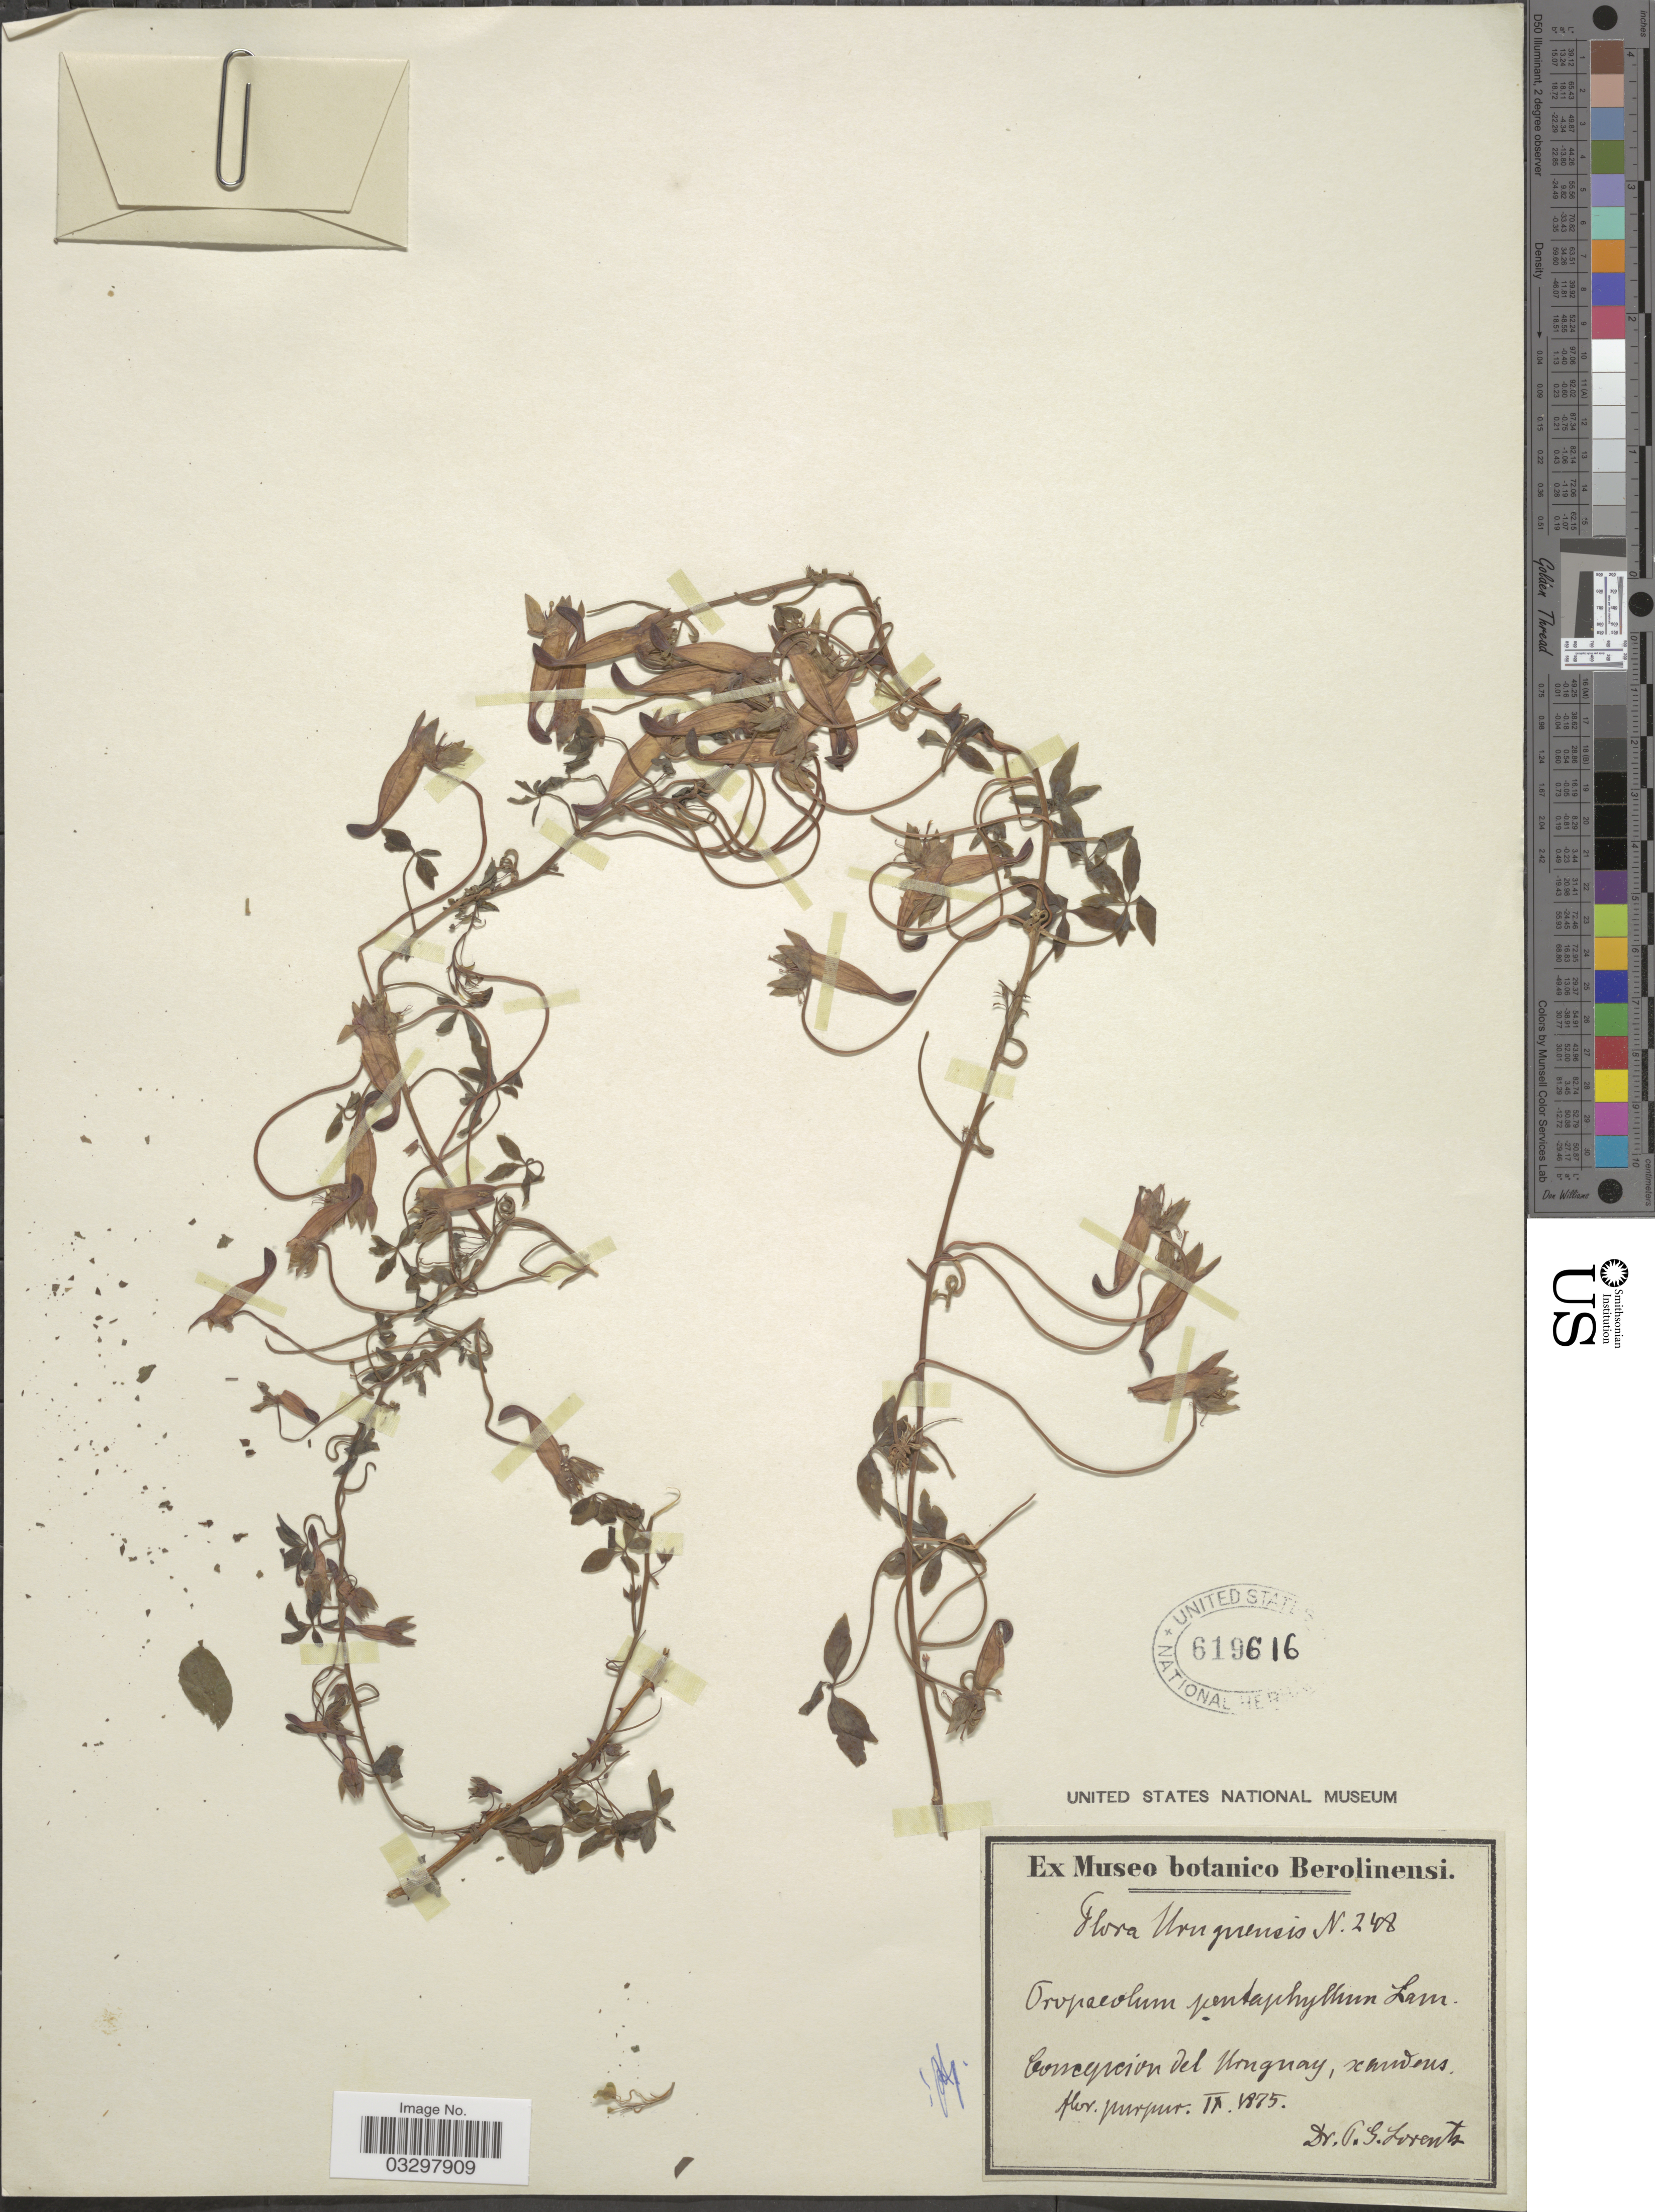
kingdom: Plantae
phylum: Tracheophyta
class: Magnoliopsida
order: Brassicales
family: Tropaeolaceae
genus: Tropaeolum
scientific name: Tropaeolum pentaphyllum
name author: Lam.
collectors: P. G. Lorentz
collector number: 248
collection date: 1875-09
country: Uruguay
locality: Concepcion del Uruguay.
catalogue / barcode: US 619616